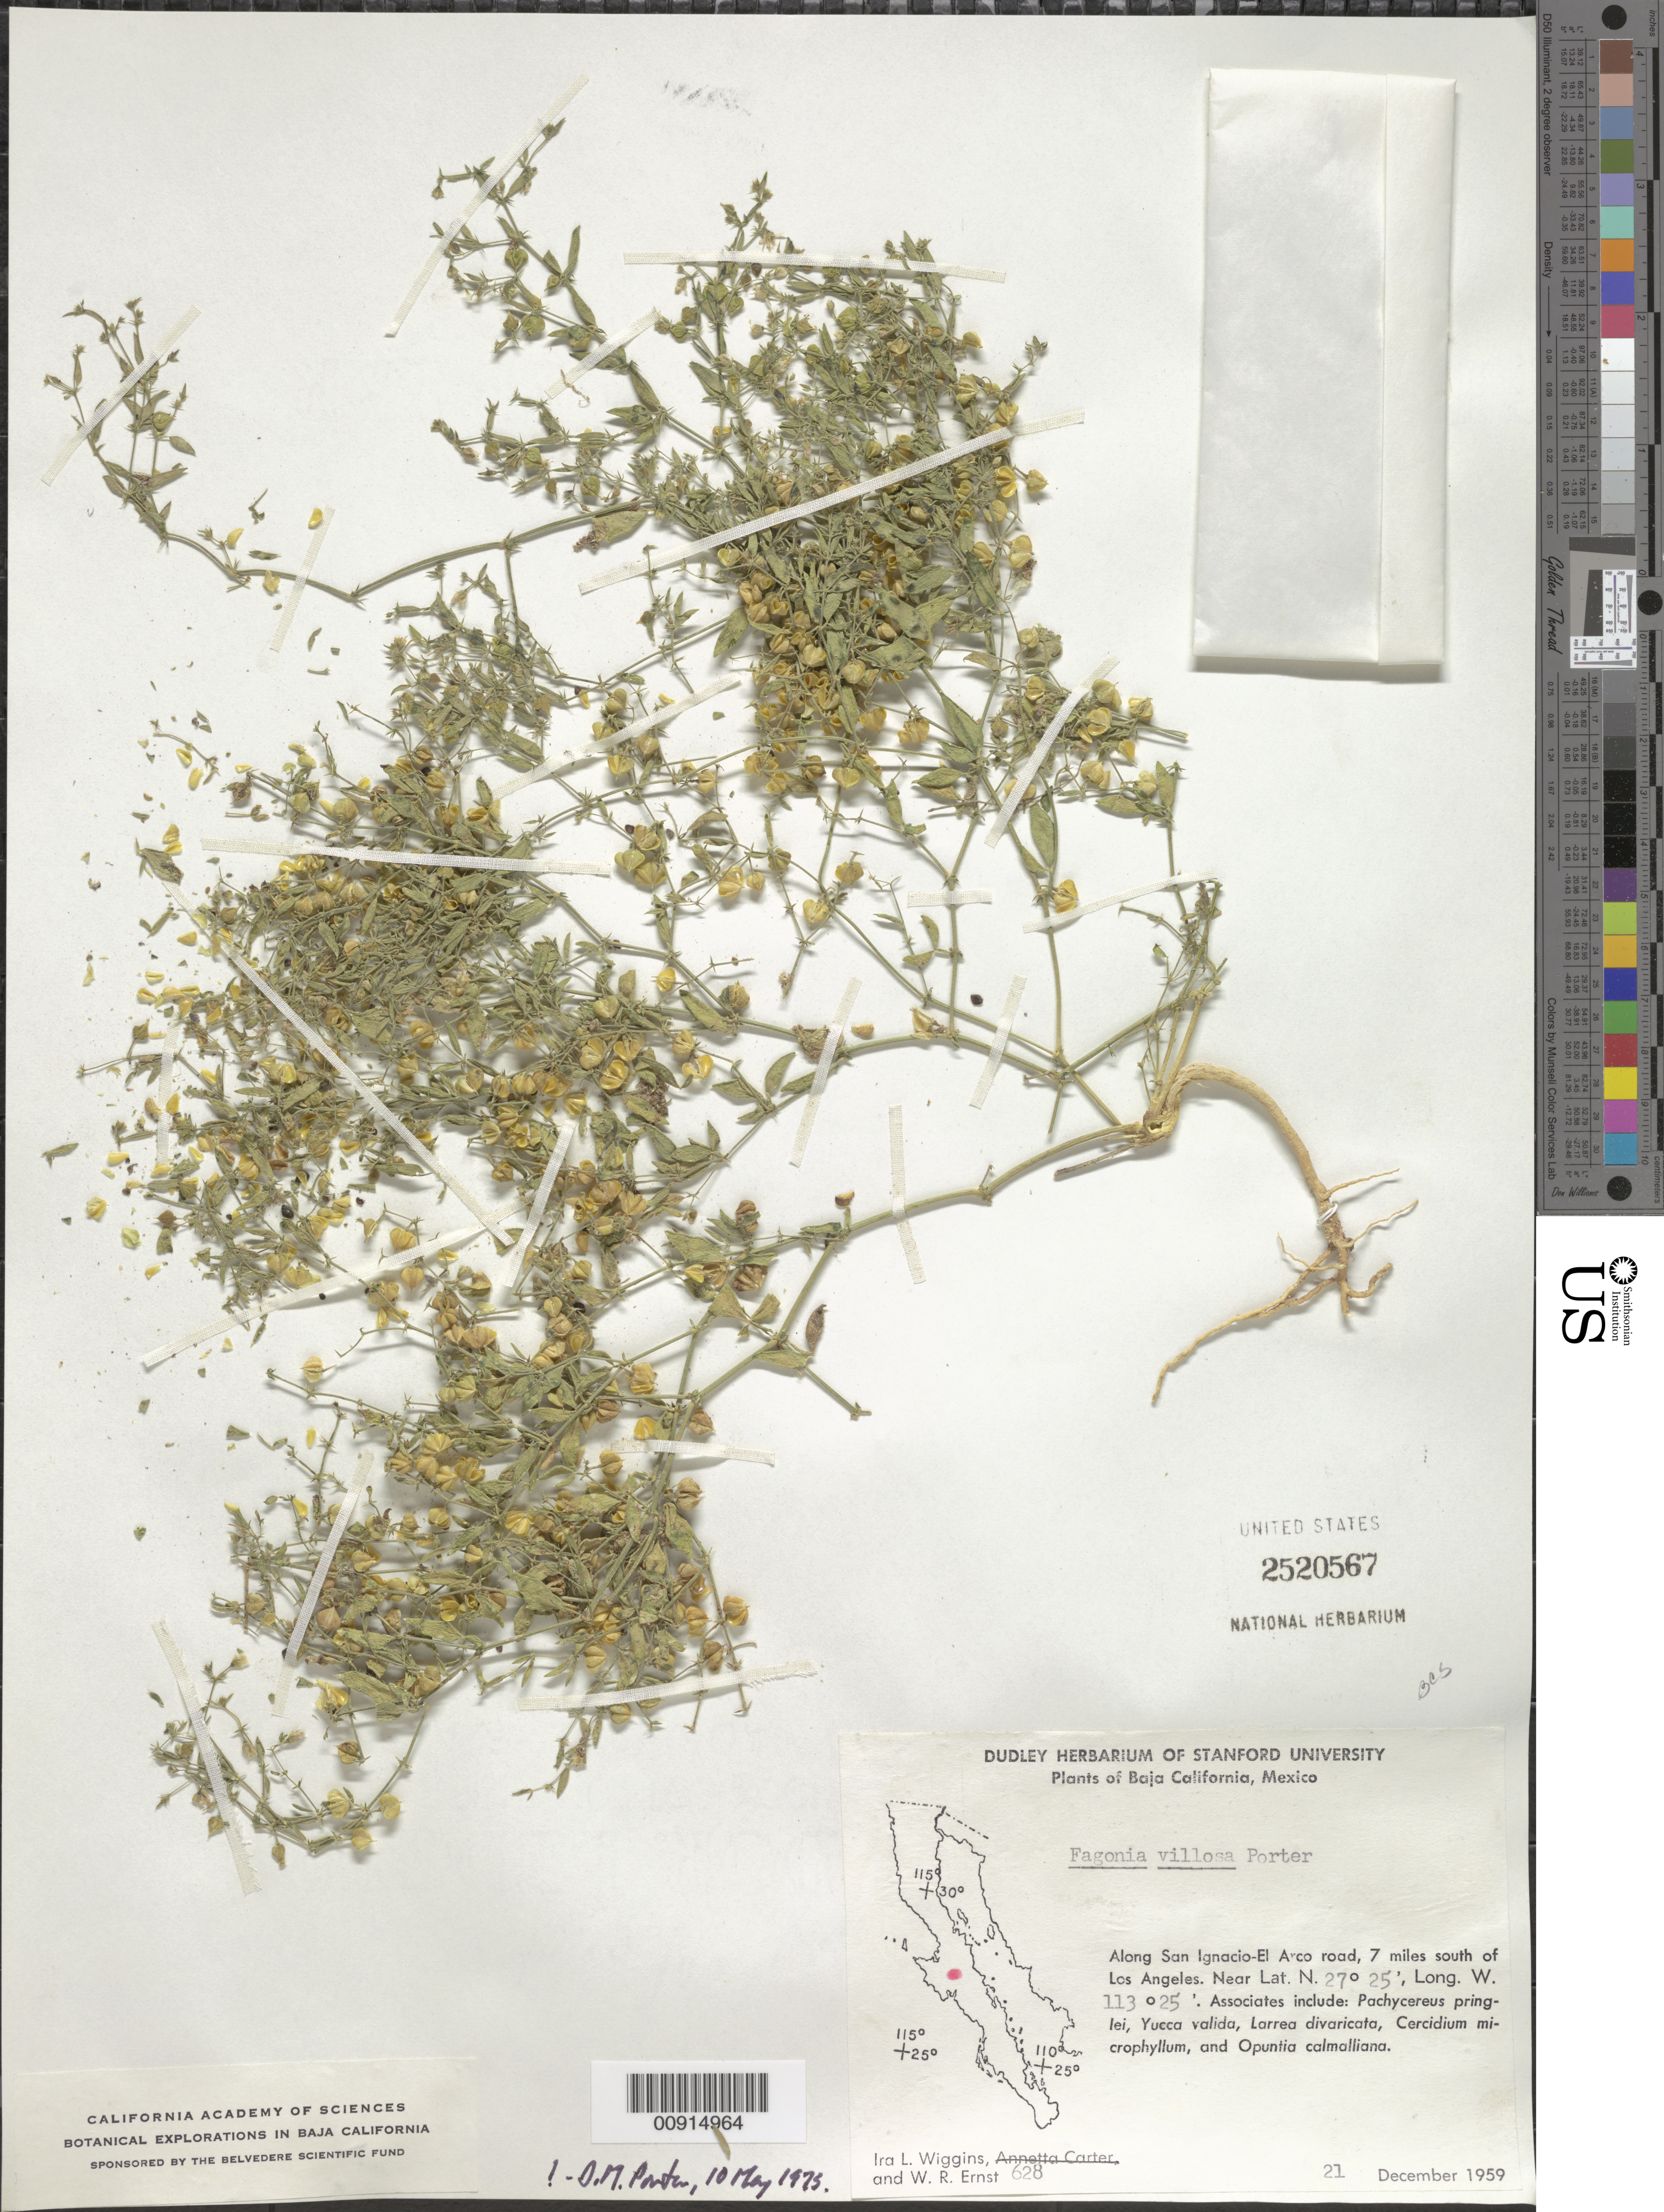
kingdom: Plantae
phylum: Tracheophyta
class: Magnoliopsida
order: Zygophyllales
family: Zygophyllaceae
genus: Fagonia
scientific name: Fagonia villosa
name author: D.M. Porter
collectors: I. L. Wiggins & W. R. Ernst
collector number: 628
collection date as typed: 21 Dec 1959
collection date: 1959-12-21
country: Mexico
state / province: Baja California Sur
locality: Along San Ignacio - El Arco road, 7 miles south of Los Angeles.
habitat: Associates include: Pachycereus pringlei, Yucca valida, Larrea divaricata, Cercidium microphyllum, and Opuntia calmalliana.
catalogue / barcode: US 2520567